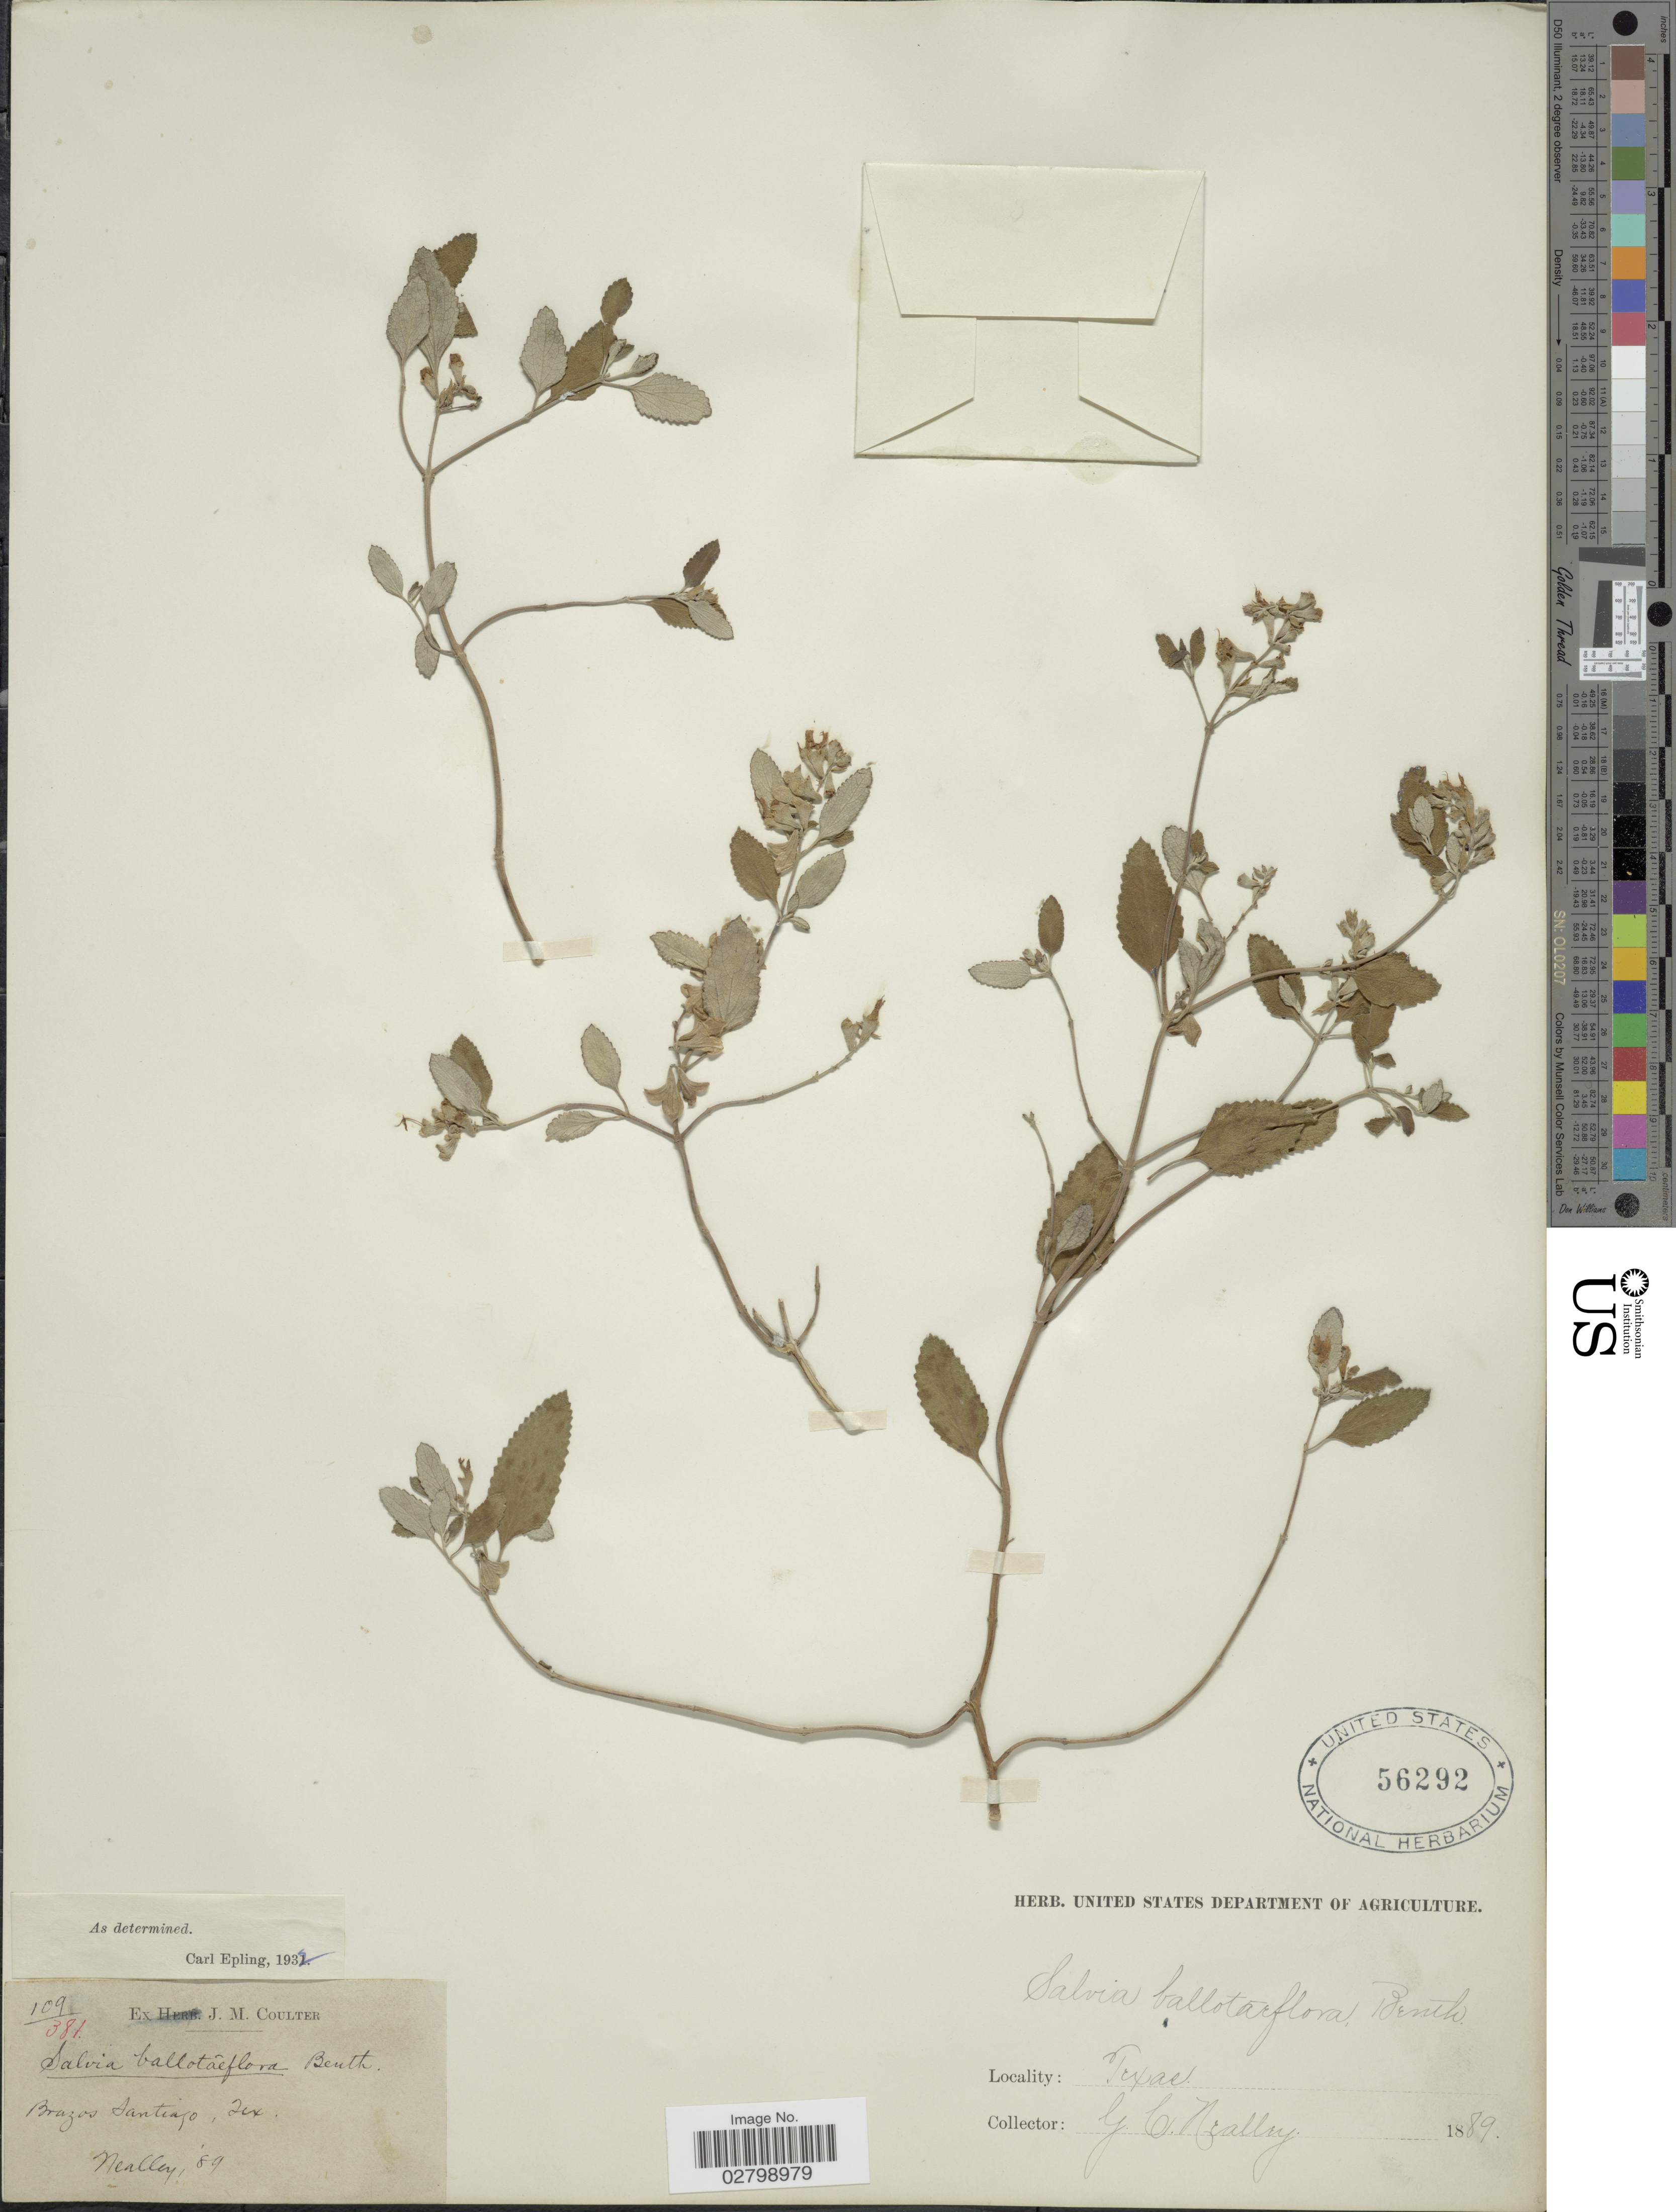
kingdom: Plantae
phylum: Tracheophyta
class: Magnoliopsida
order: Lamiales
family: Lamiaceae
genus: Salvia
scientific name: Salvia ballotiflora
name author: Benth.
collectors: G. C. Nealley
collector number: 381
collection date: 1889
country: United States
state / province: Texas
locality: Brazos Santiago.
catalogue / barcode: US 56292